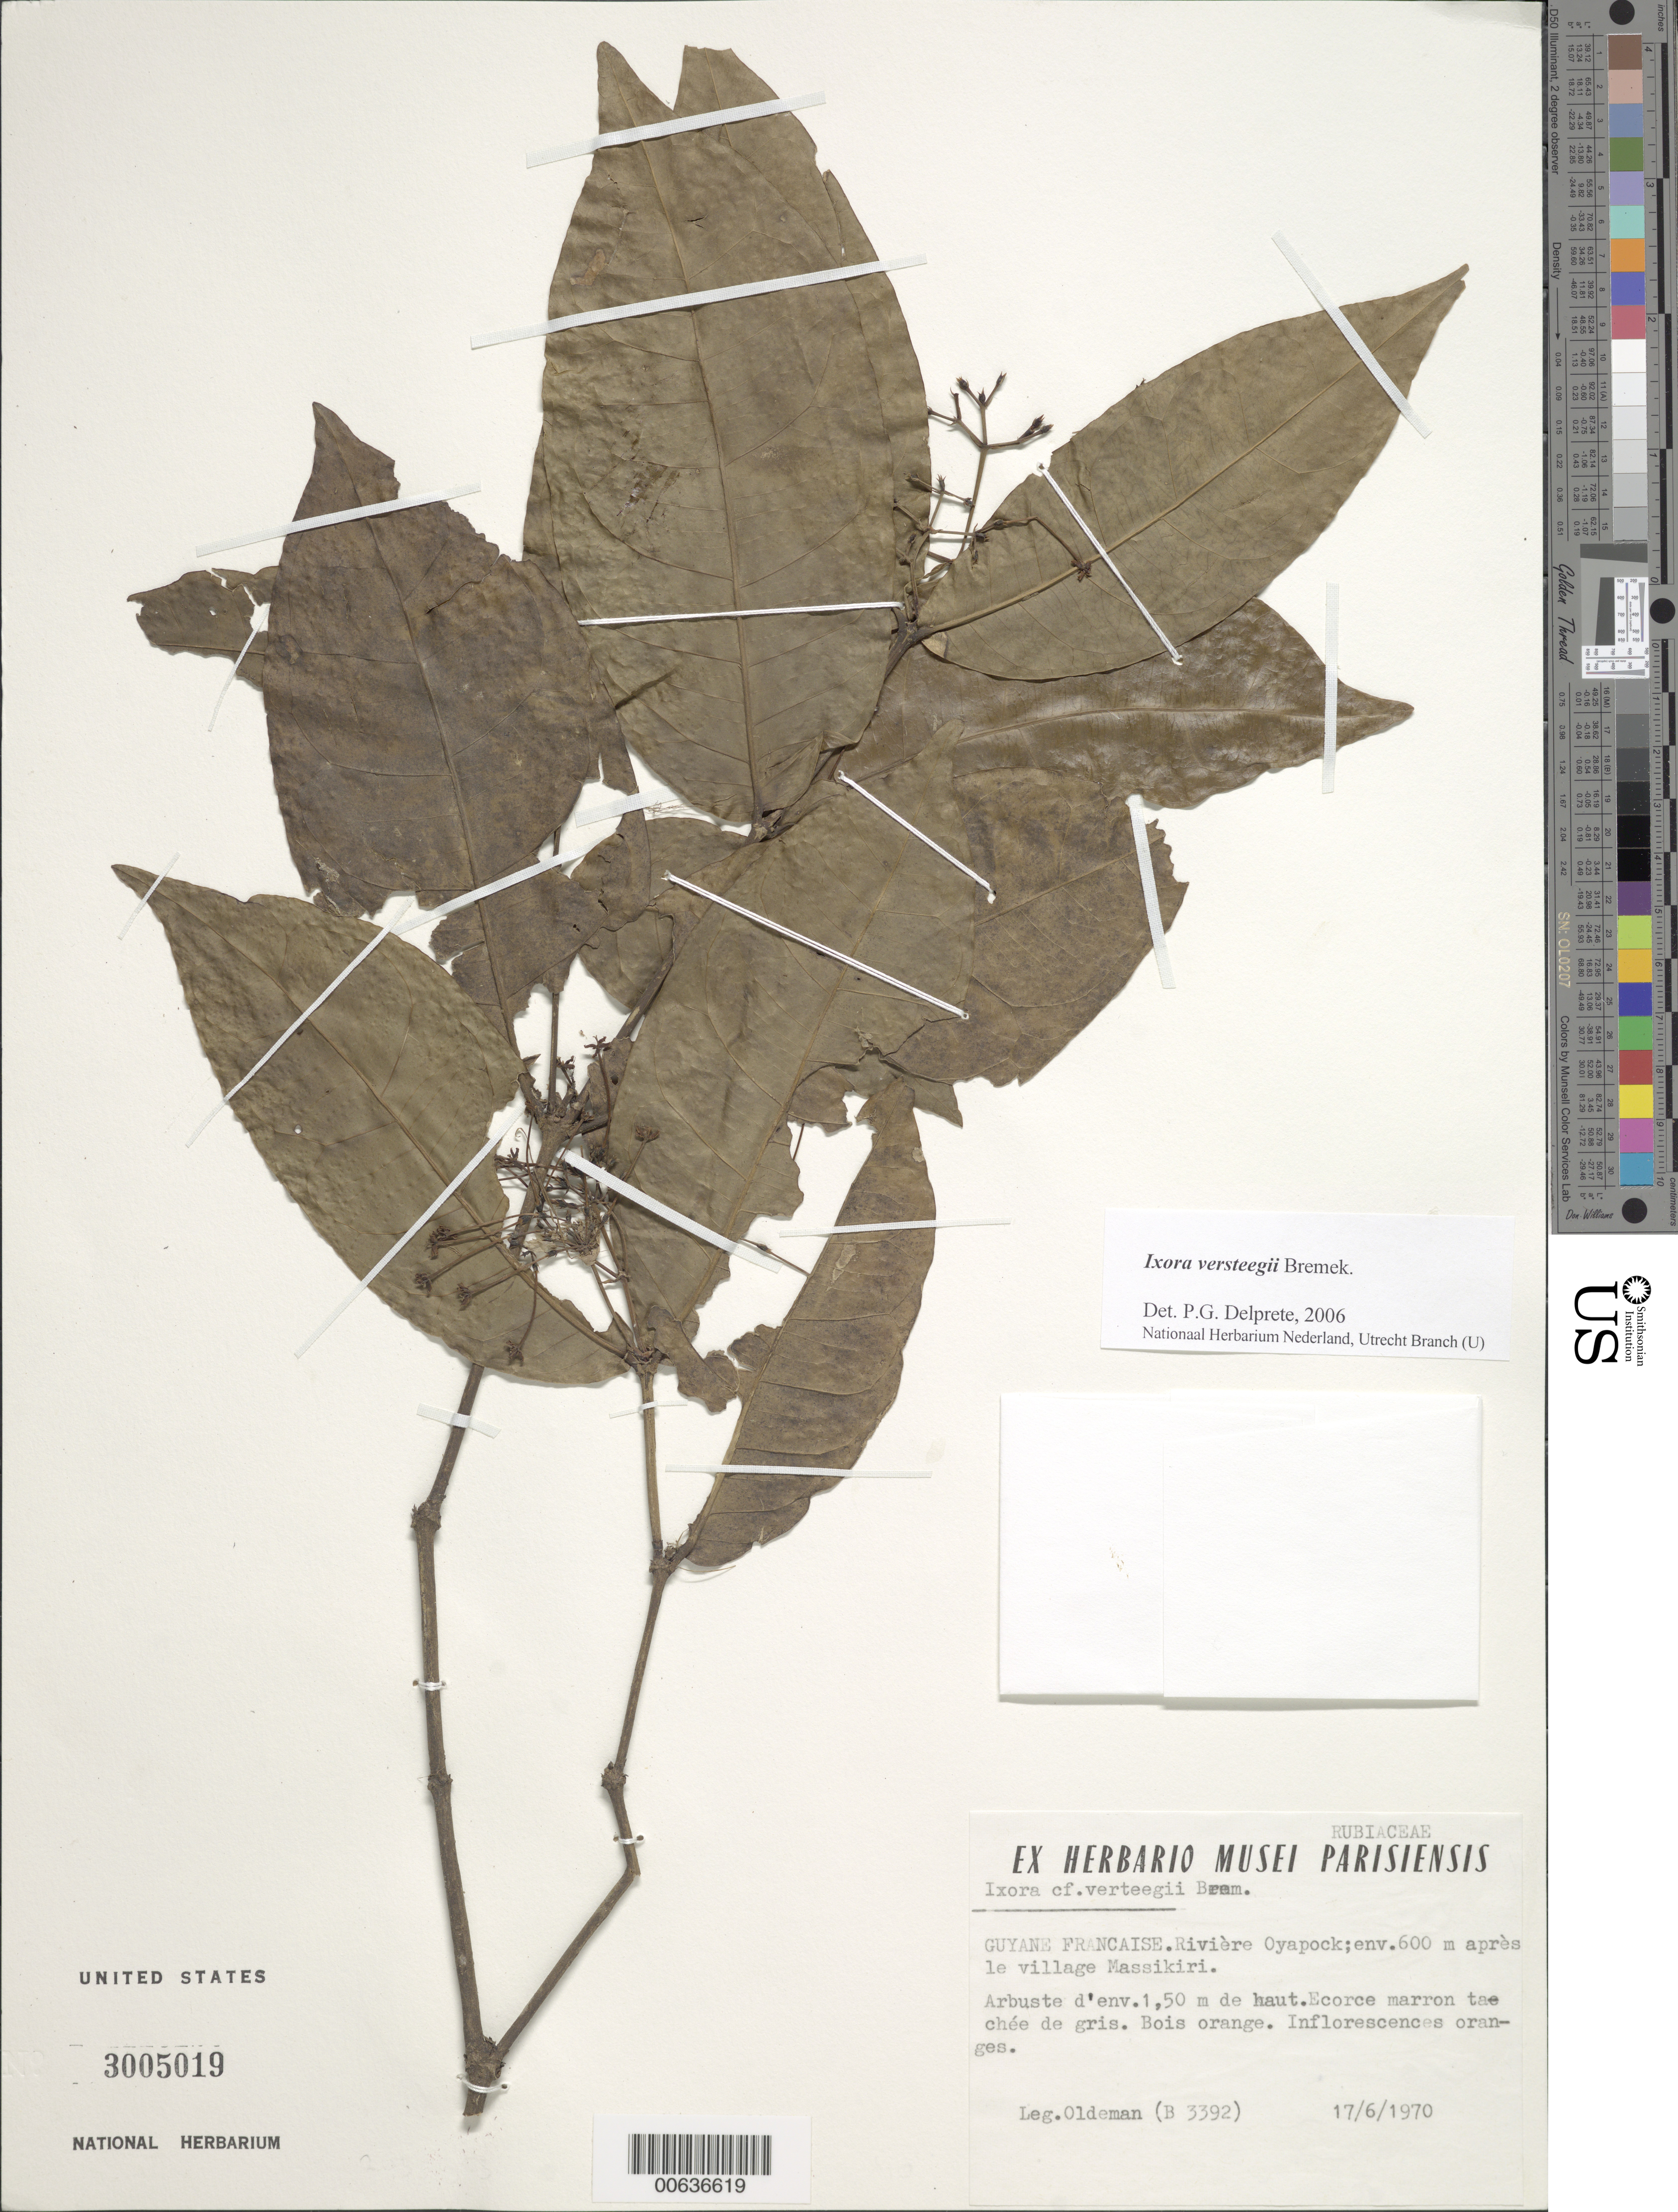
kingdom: Plantae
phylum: Tracheophyta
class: Magnoliopsida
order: Gentianales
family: Rubiaceae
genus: Ixora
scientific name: Ixora versteegii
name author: Bremek.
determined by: Delprete, P. G., Herb. de Guyane Cay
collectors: R. Oldeman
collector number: B 3392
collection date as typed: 17-Jun-70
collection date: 1970-06-17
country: French Guiana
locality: Rivière Oyapock, env. 600 m après le village Massikiri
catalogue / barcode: US 3005019